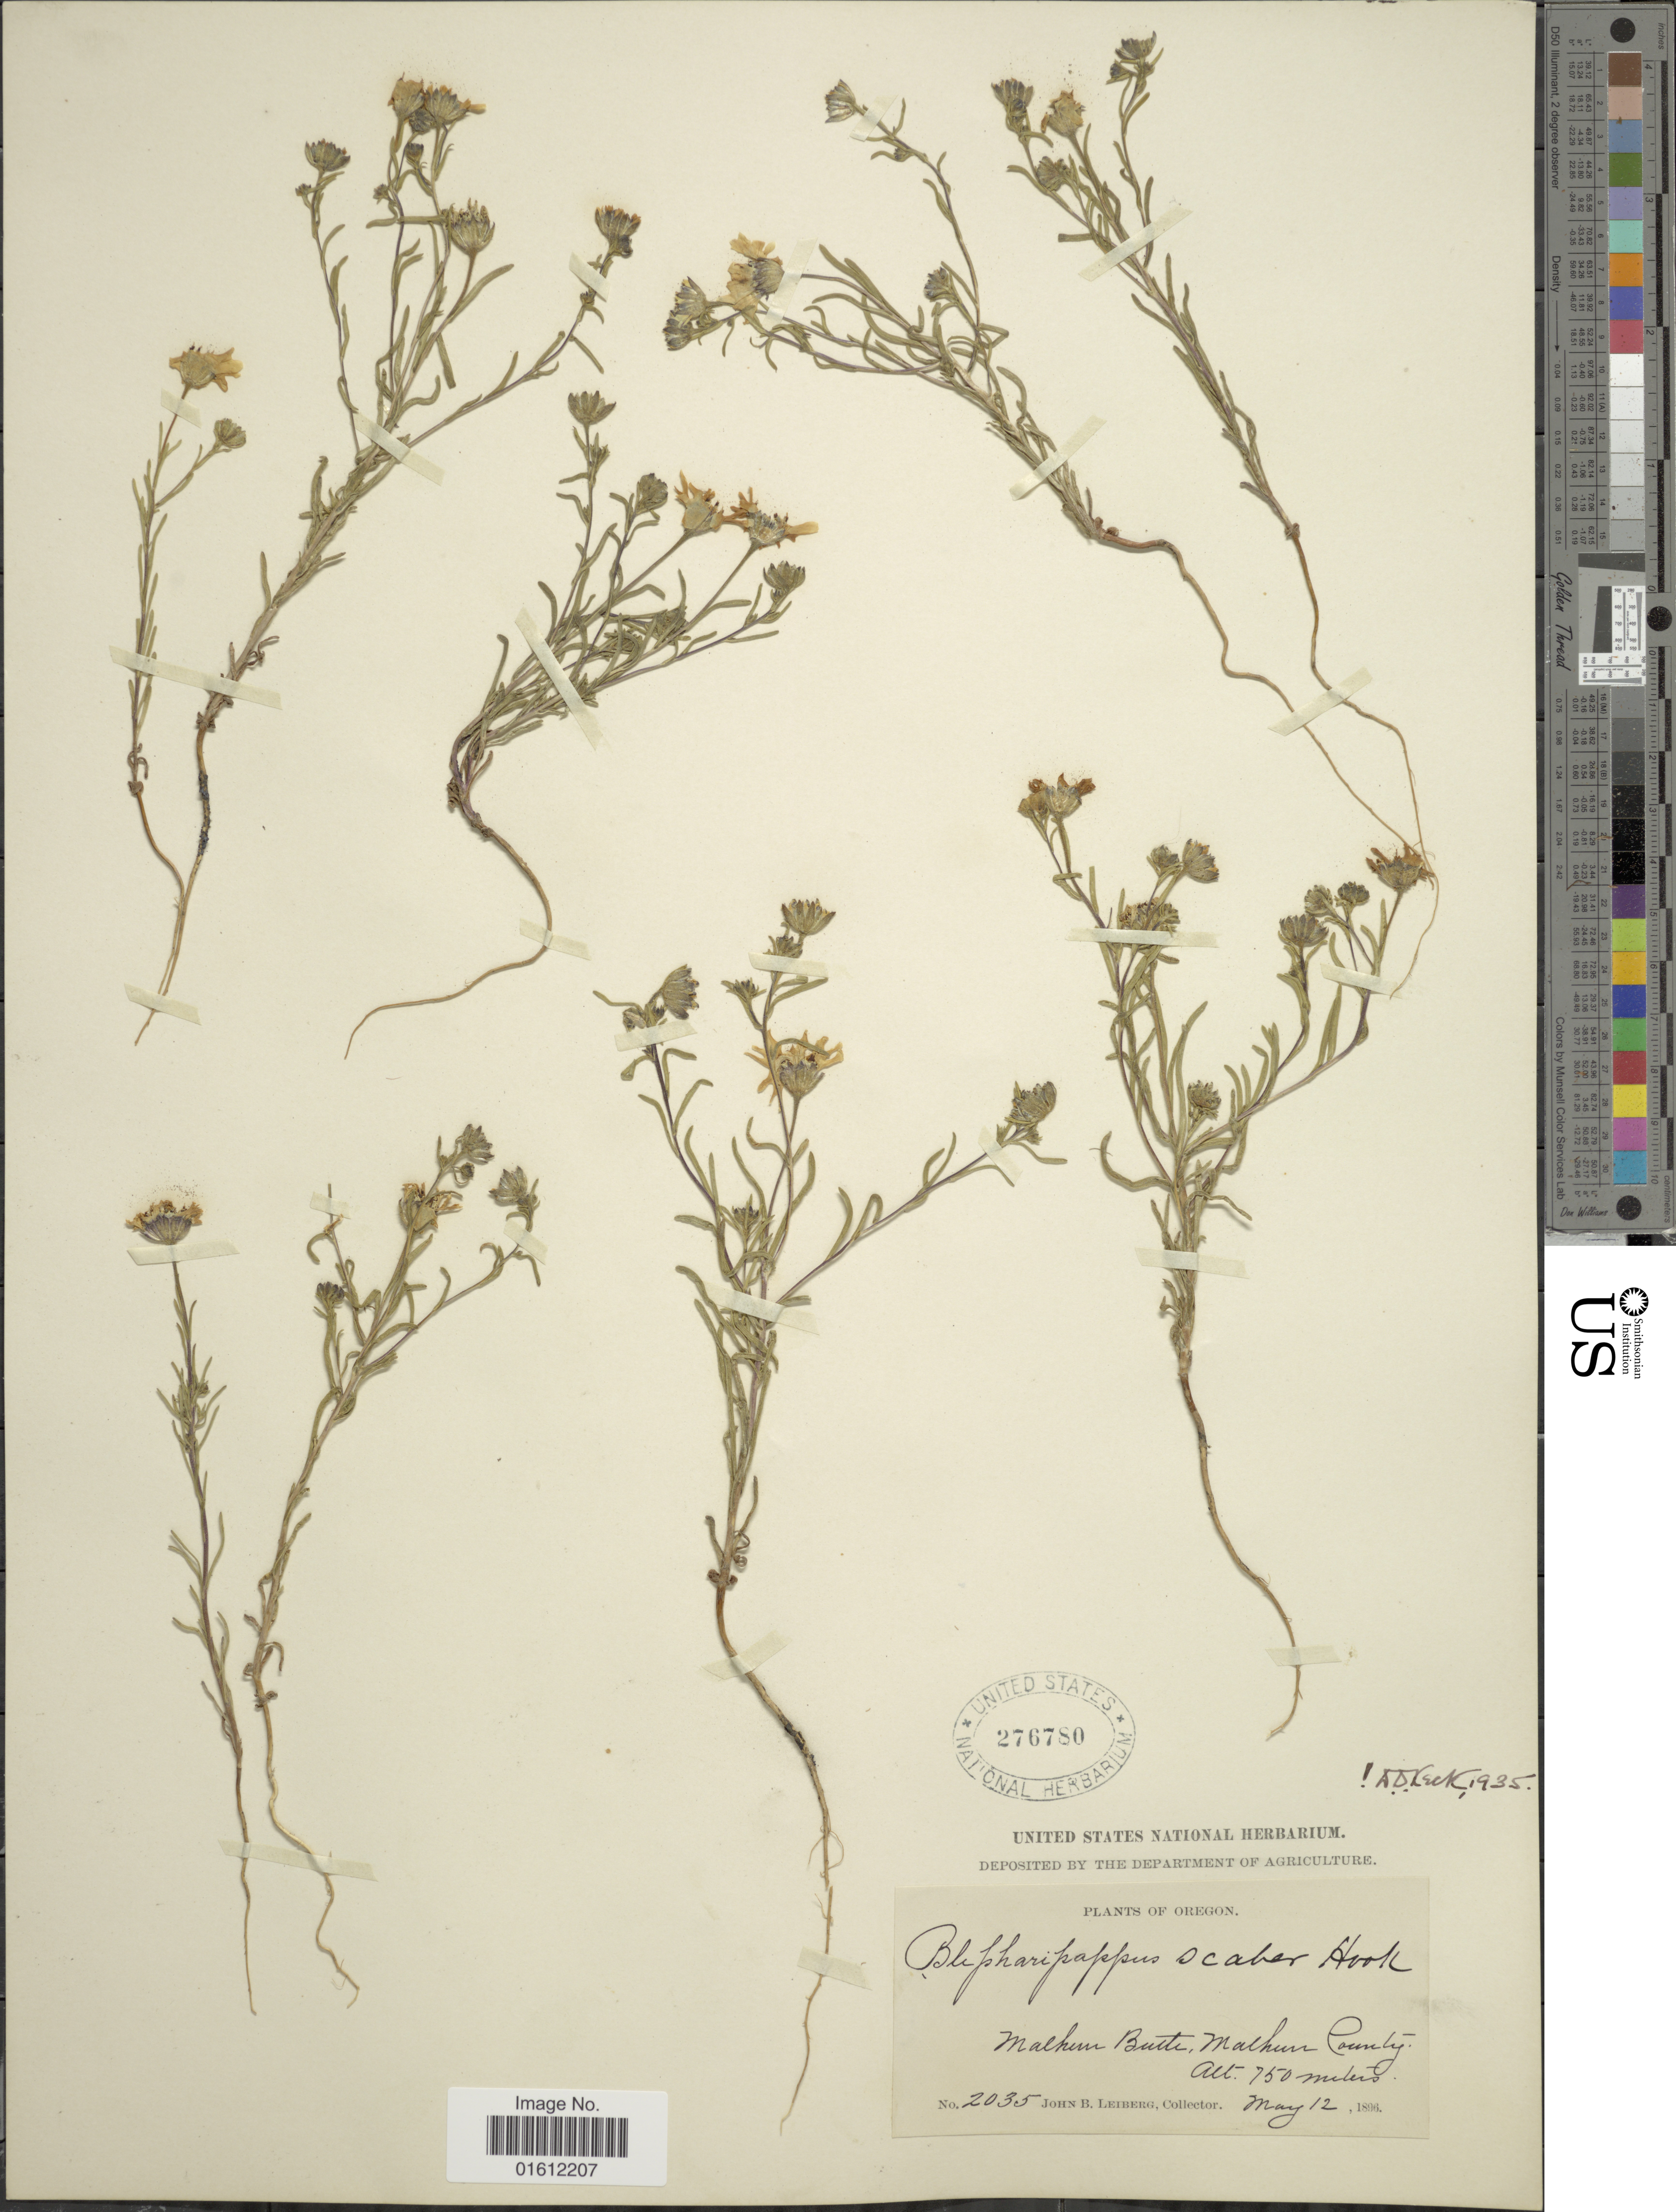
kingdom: Plantae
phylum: Tracheophyta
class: Magnoliopsida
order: Asterales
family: Asteraceae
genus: Blepharipappus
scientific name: Blepharipappus scaber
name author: Hook.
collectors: J. B. Leiberg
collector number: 2035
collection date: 1896-05-12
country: United States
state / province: Oregon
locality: Malhun Butte, Malhur County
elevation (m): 750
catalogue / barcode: US 276780